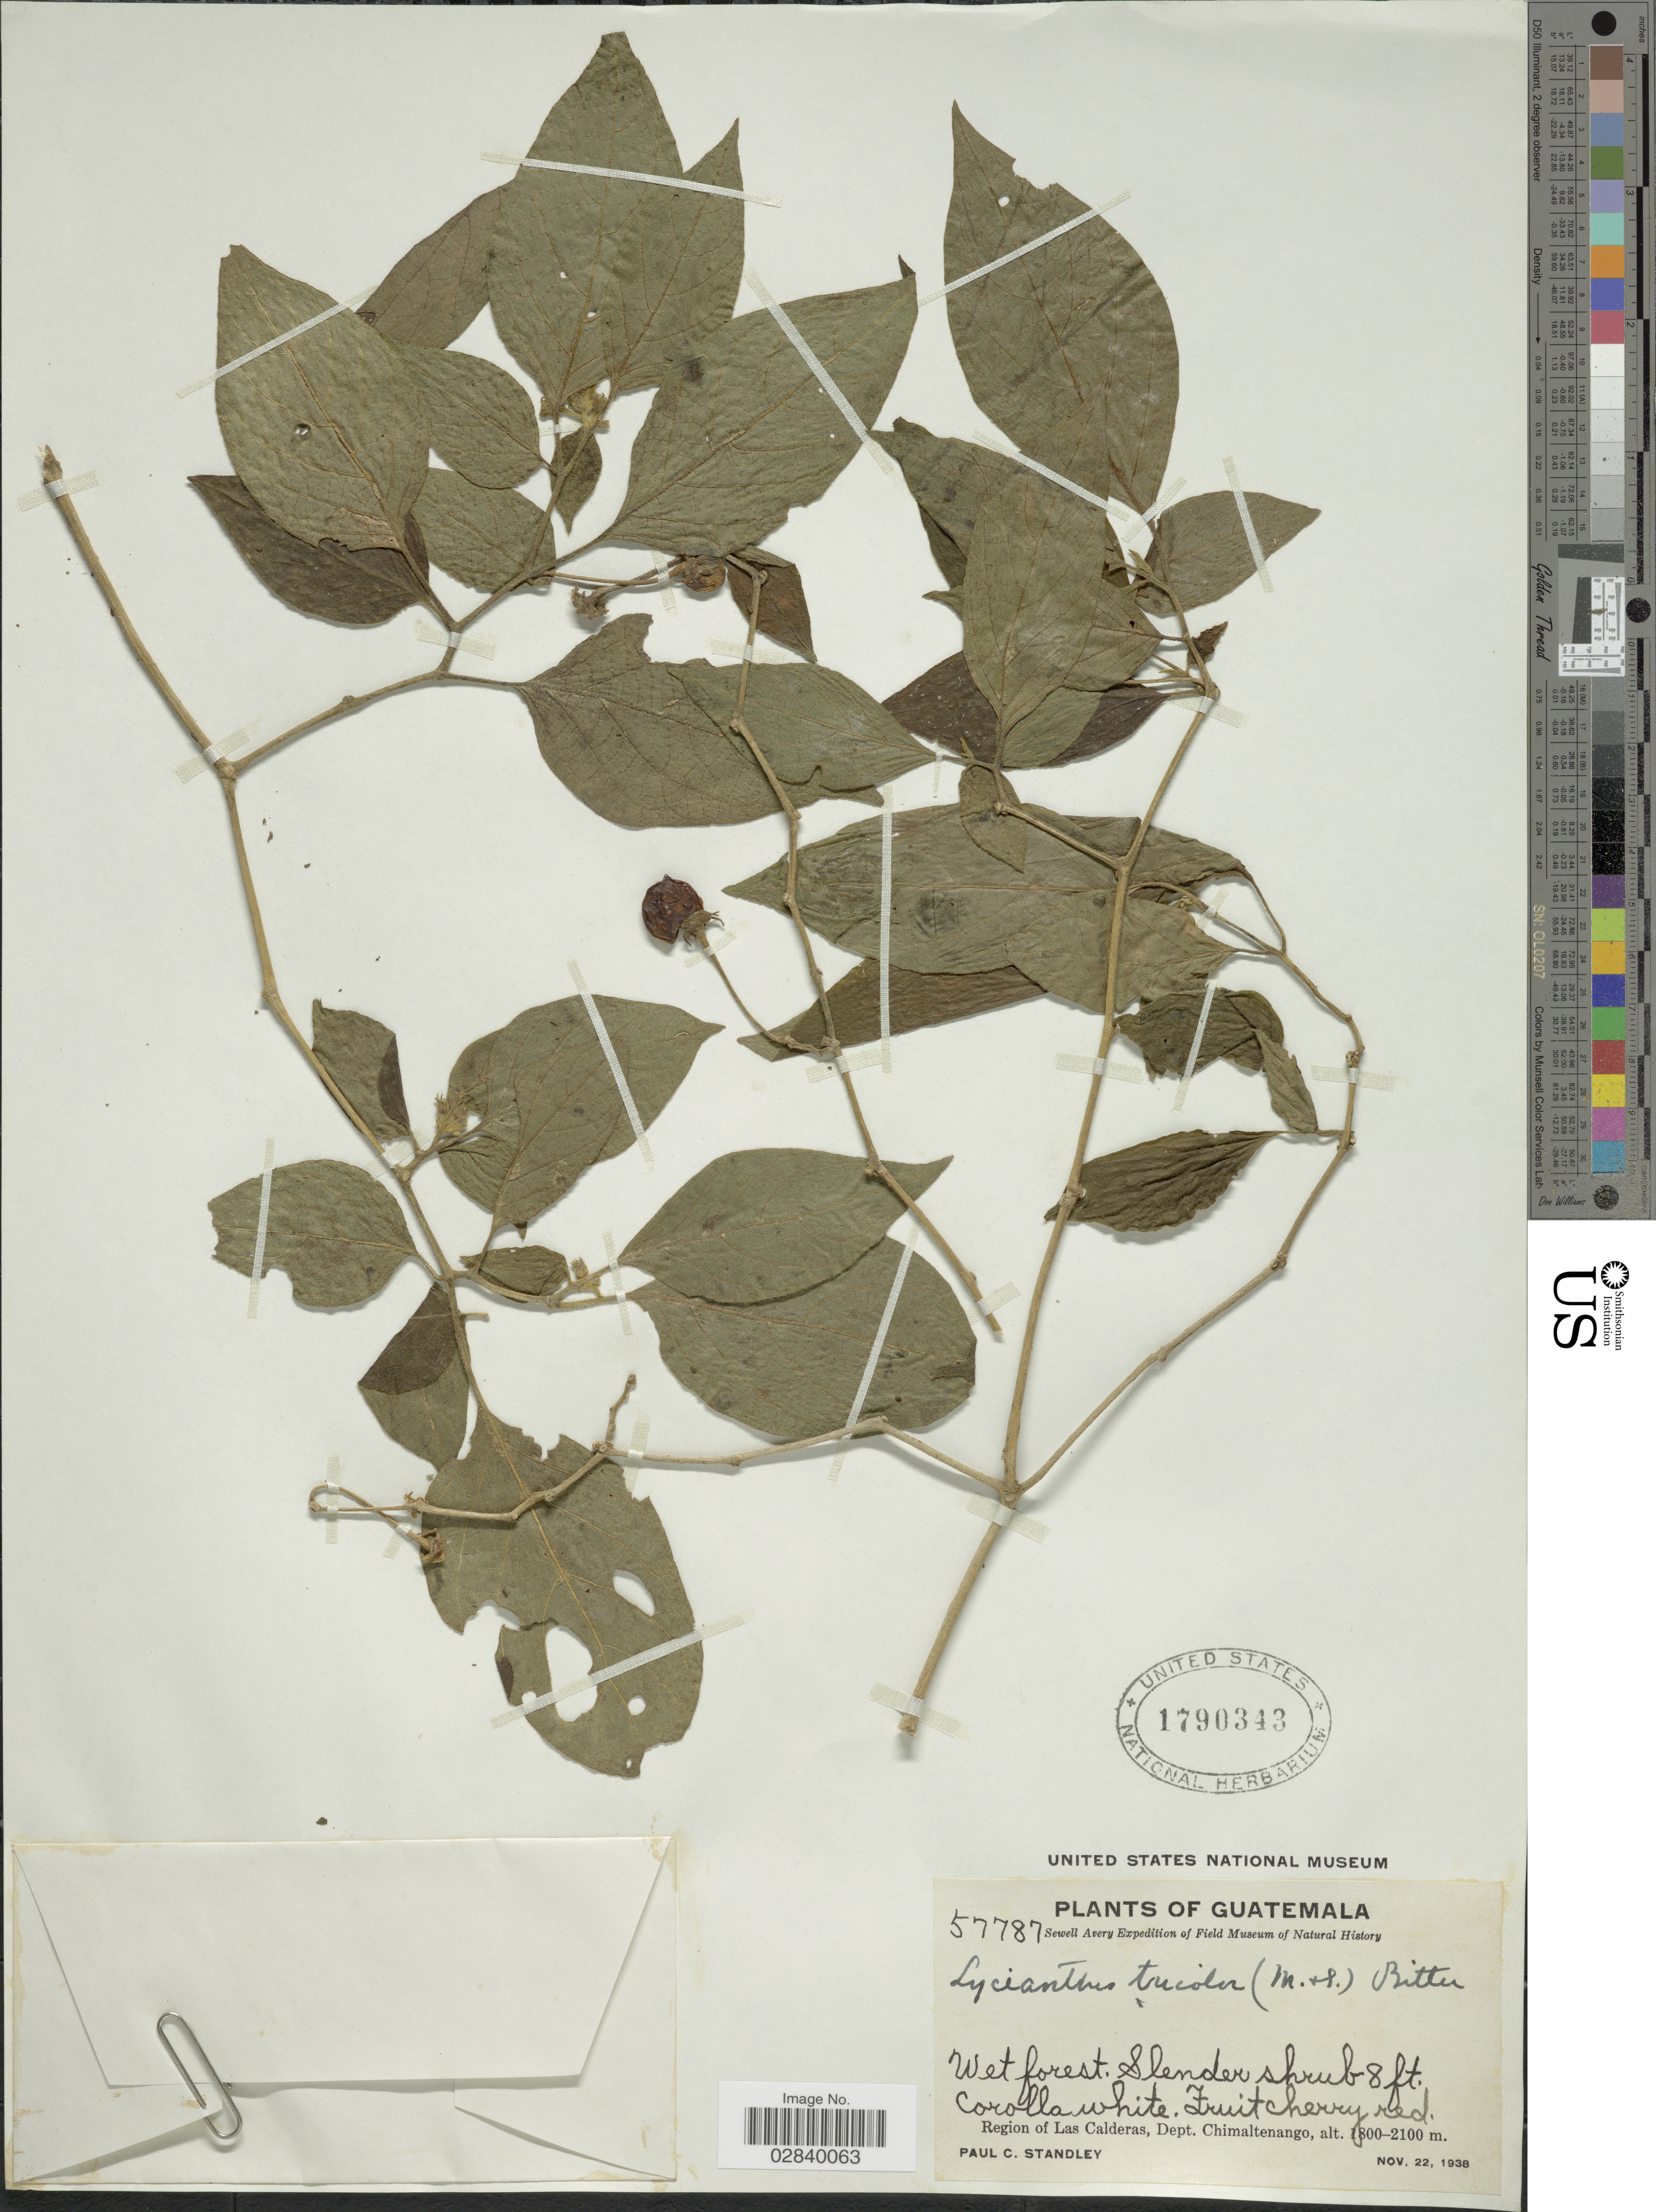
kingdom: Plantae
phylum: Tracheophyta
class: Magnoliopsida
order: Solanales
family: Solanaceae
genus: Lycianthes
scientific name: Lycianthes tricolor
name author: (Dunal) Bitter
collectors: P. C. Standley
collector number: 57787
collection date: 1938-11-22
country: Guatemala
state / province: Chimaltenango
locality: Region of Las Calderas, Dept. Chimaltenango.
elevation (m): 1800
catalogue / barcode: US 1790343